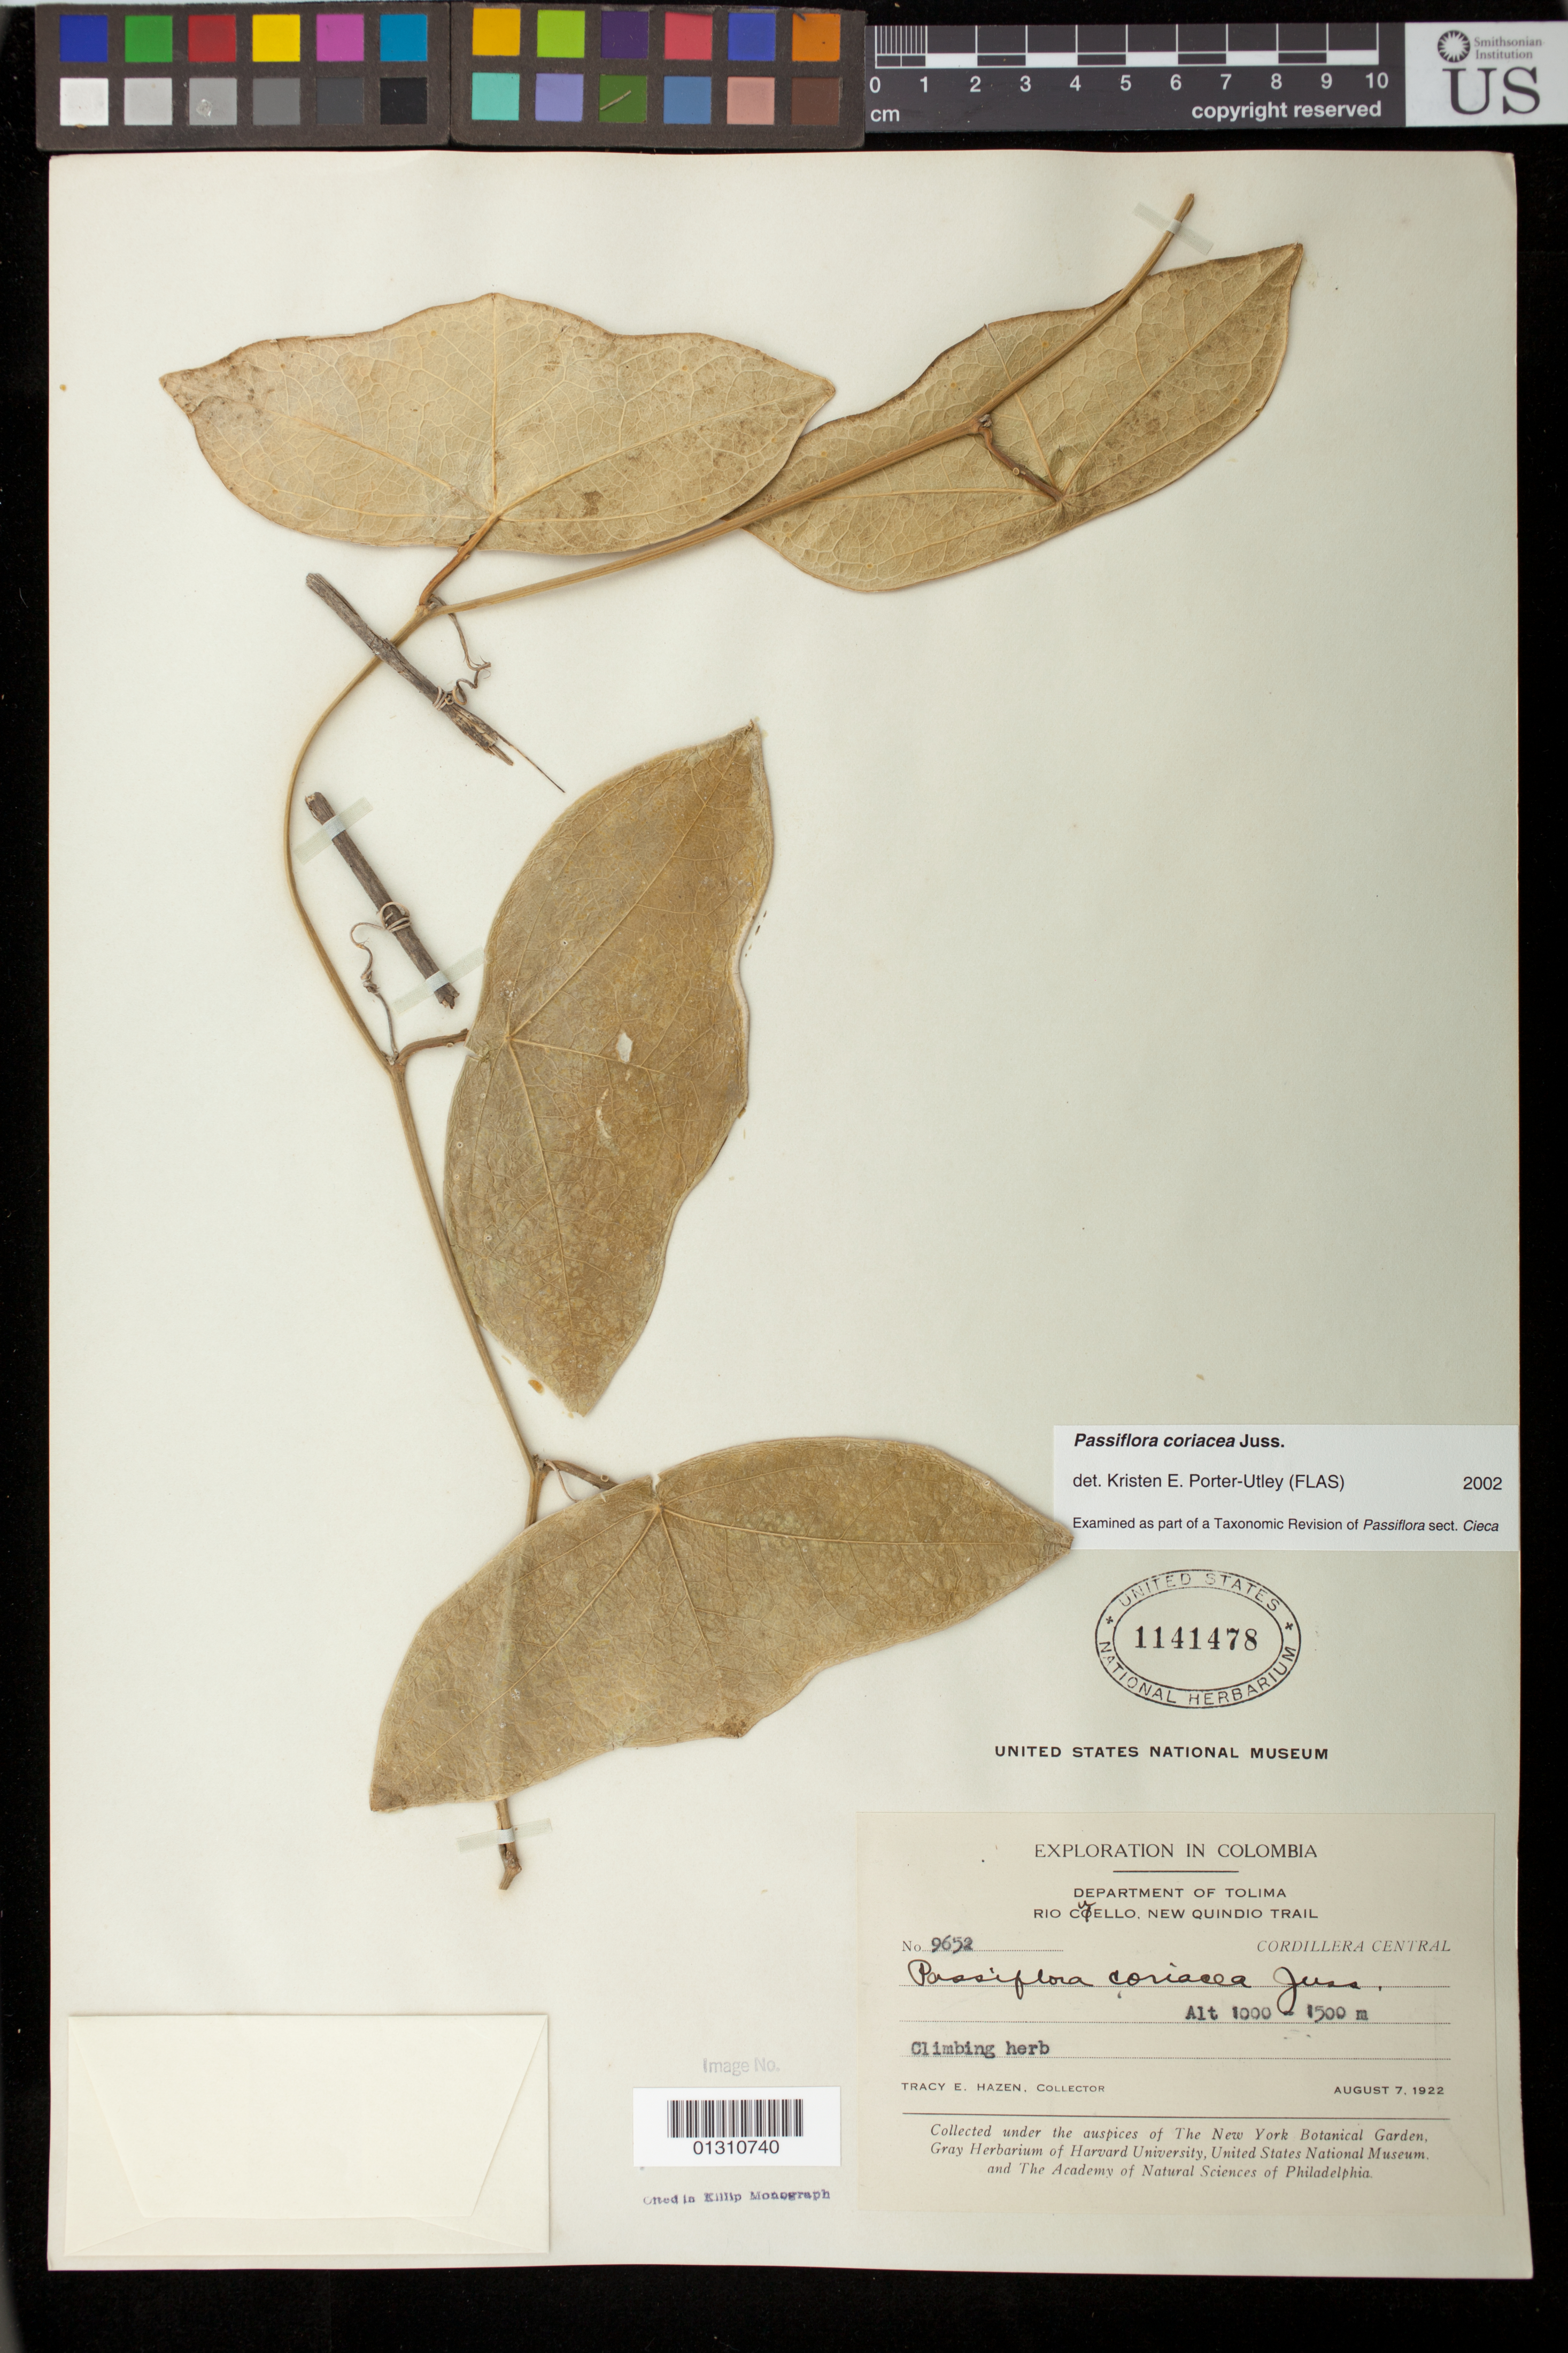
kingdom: Plantae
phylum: Tracheophyta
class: Magnoliopsida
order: Malpighiales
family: Passifloraceae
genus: Passiflora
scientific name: Passiflora coriacea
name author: A. Juss.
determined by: Porter-Utley, Kristen E.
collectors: T. E. Hazen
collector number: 9652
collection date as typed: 07 Aug 1922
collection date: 1922-08-07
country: Colombia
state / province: Tolima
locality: Rio Coello, new Quindo Trail, Cordillera Central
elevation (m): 1000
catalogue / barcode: US 1141478